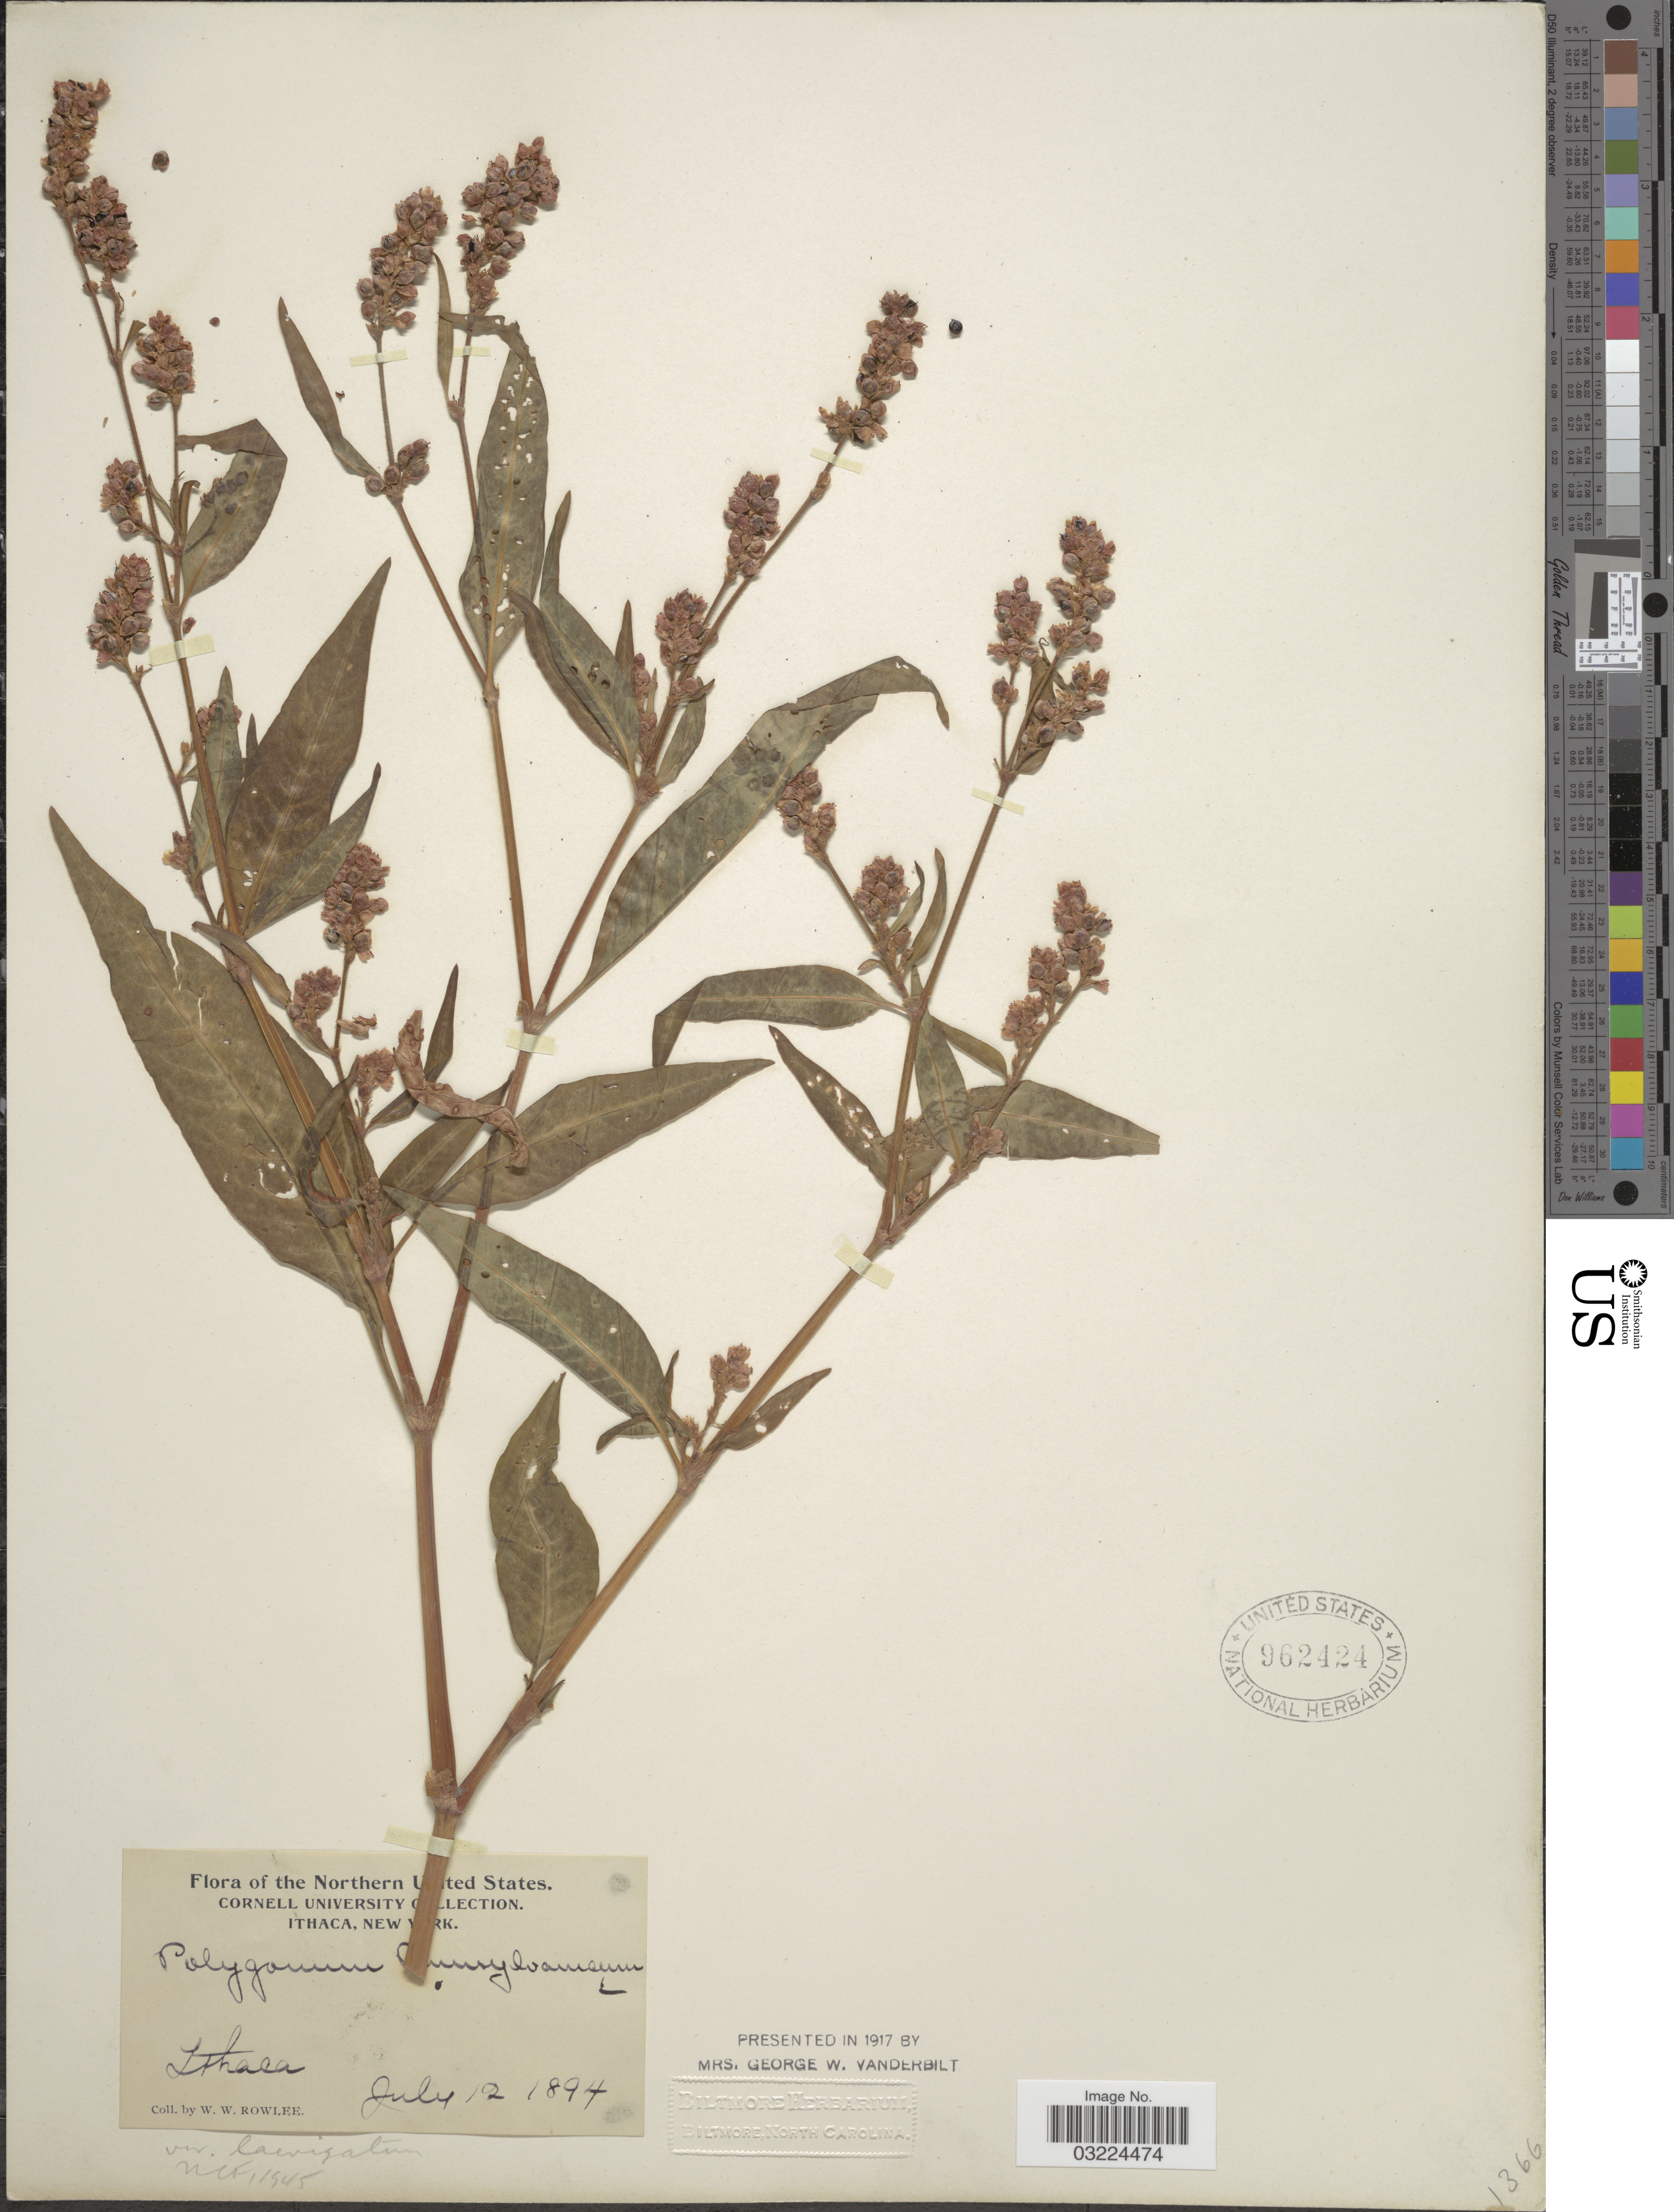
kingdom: Plantae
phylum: Tracheophyta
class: Magnoliopsida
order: Caryophyllales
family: Polygonaceae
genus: Persicaria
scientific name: Persicaria pensylvanica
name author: (L.) M. Gómez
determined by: Atha, D. E.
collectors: W. W. Rowlee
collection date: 1894-07-12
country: United States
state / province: New York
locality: Northern United States. Ithaca.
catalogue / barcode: US 962424